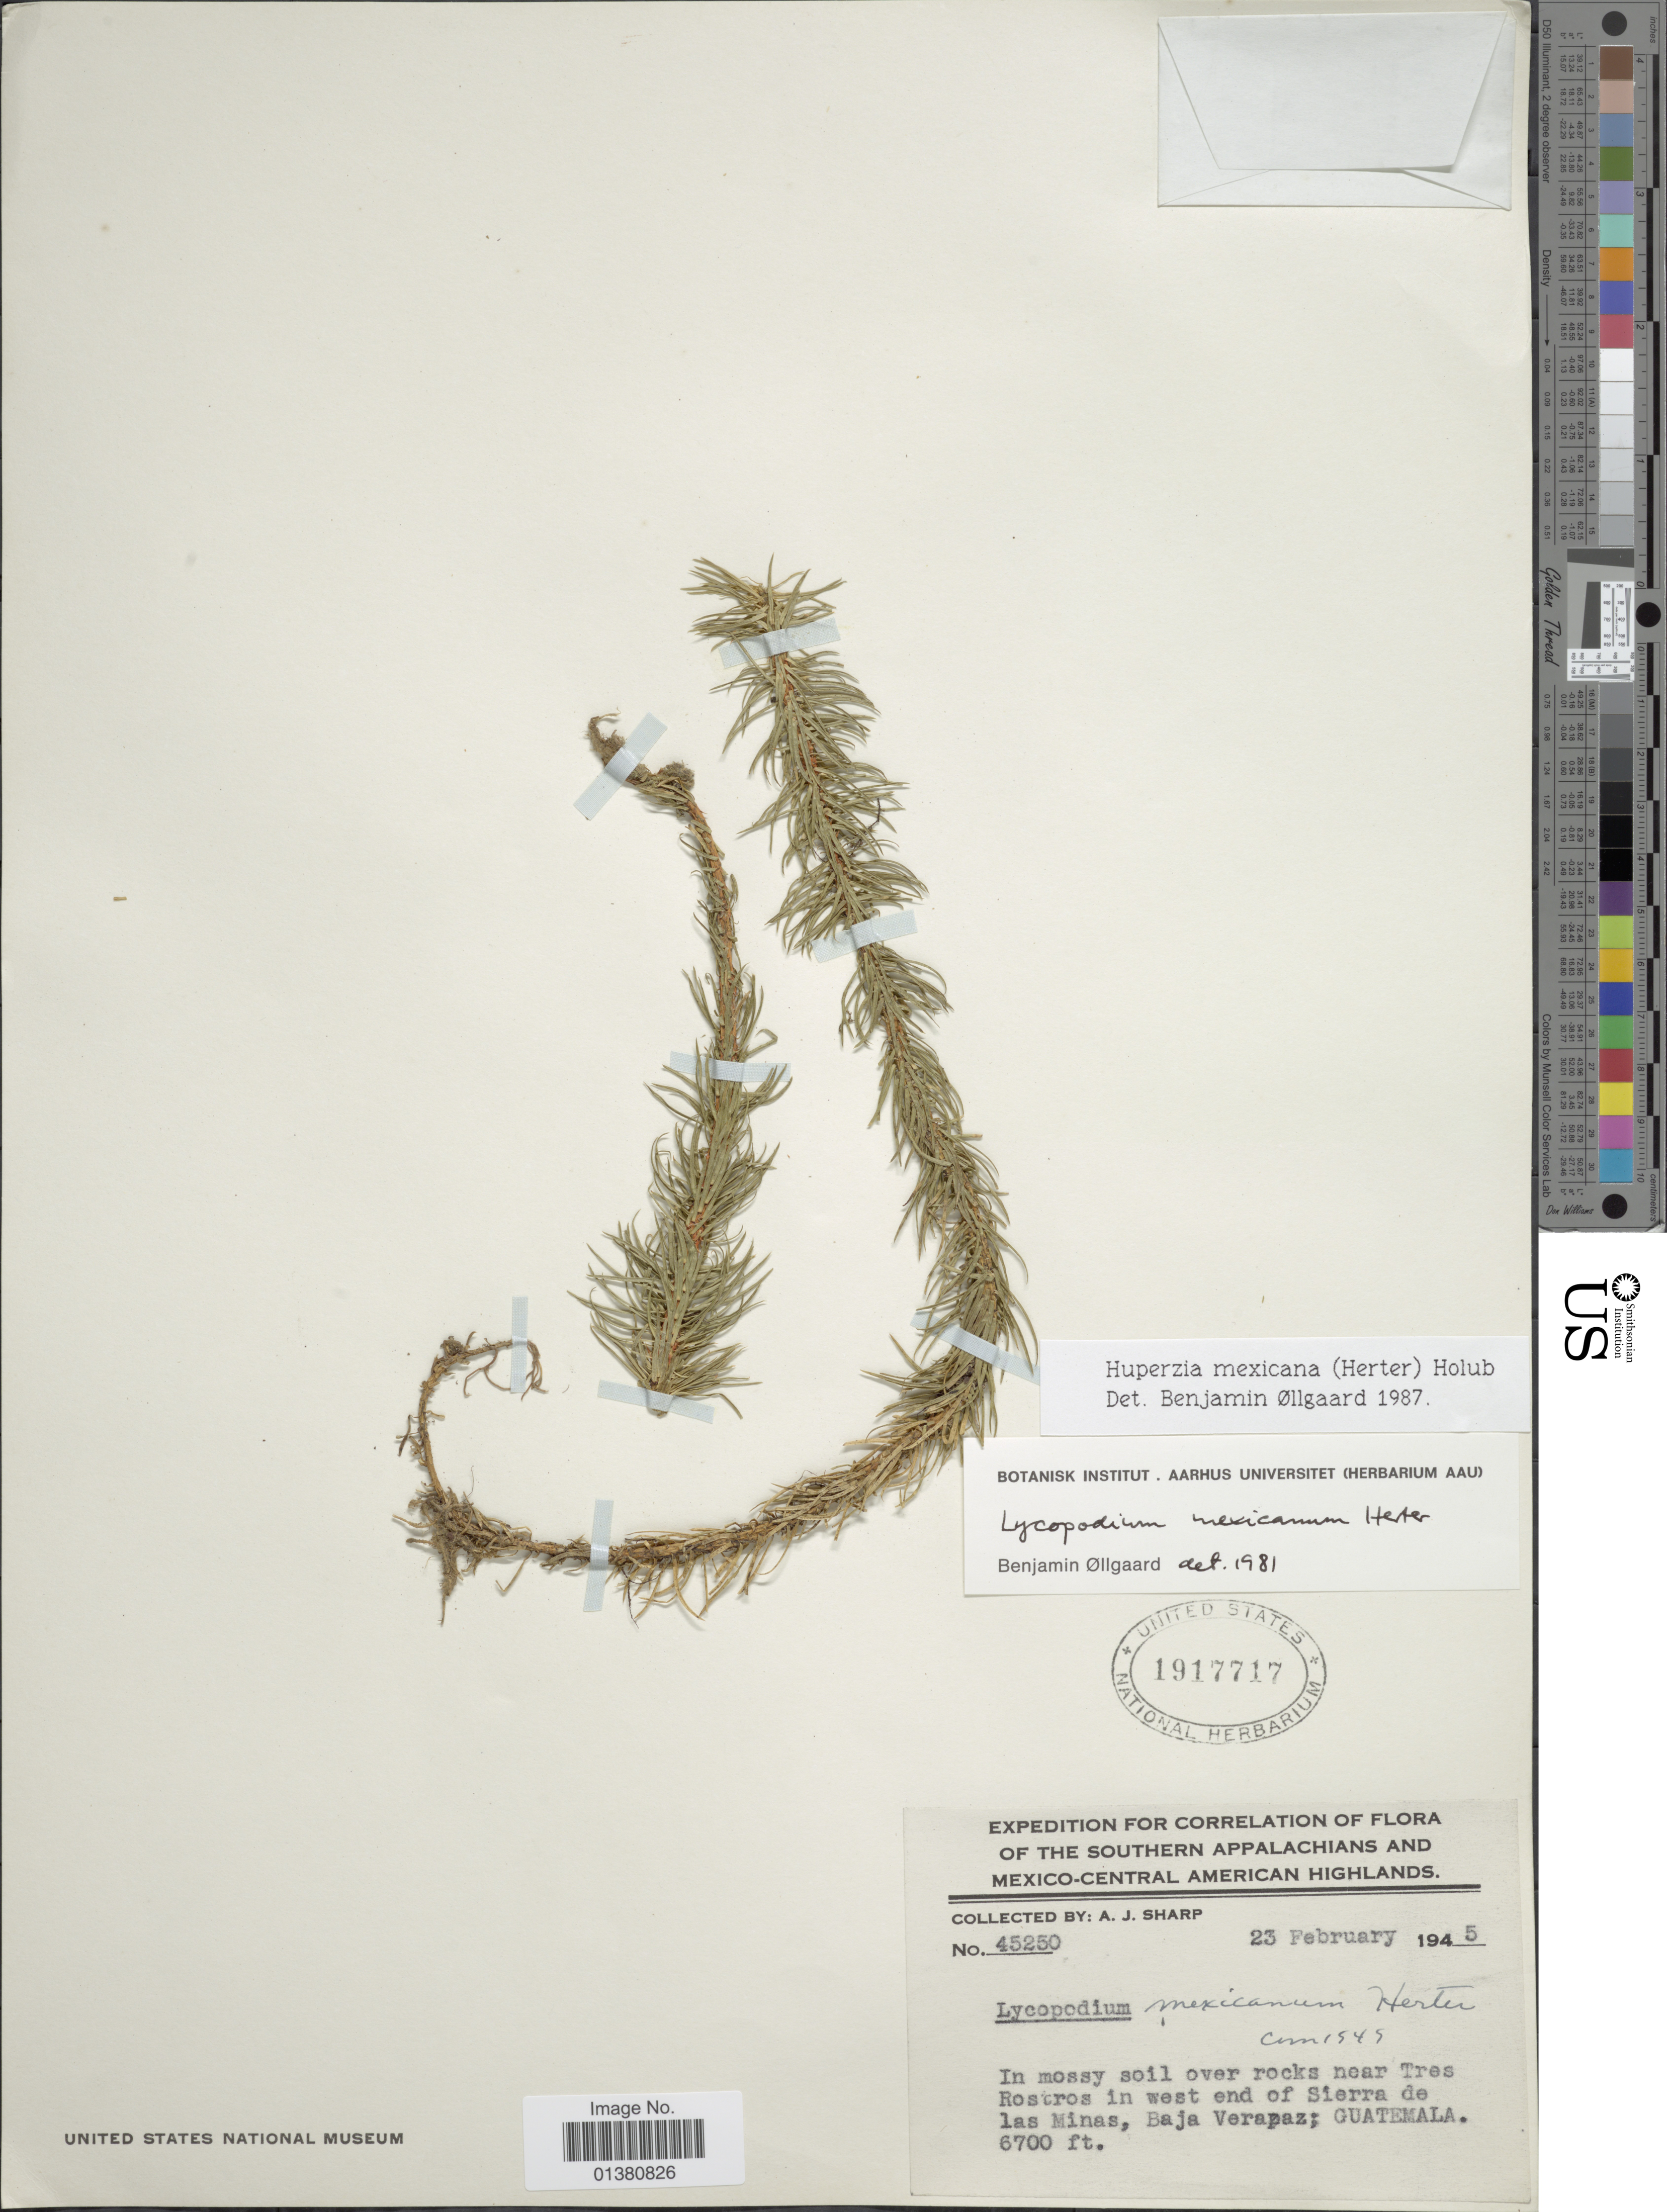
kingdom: Plantae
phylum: Tracheophyta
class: Lycopodiopsida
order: Lycopodiales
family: Lycopodiaceae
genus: Phlegmariurus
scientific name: Phlegmariurus mexicanus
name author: (Herter) B. Øllg.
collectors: A. J. Sharp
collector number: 45250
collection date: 1945-02-23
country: Guatemala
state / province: Baja Verapaz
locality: In mossy soil over rocks near Tres Rostros in west end of Sierra de las Minas, Baja Verapaz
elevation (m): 2042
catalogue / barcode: US 1917717